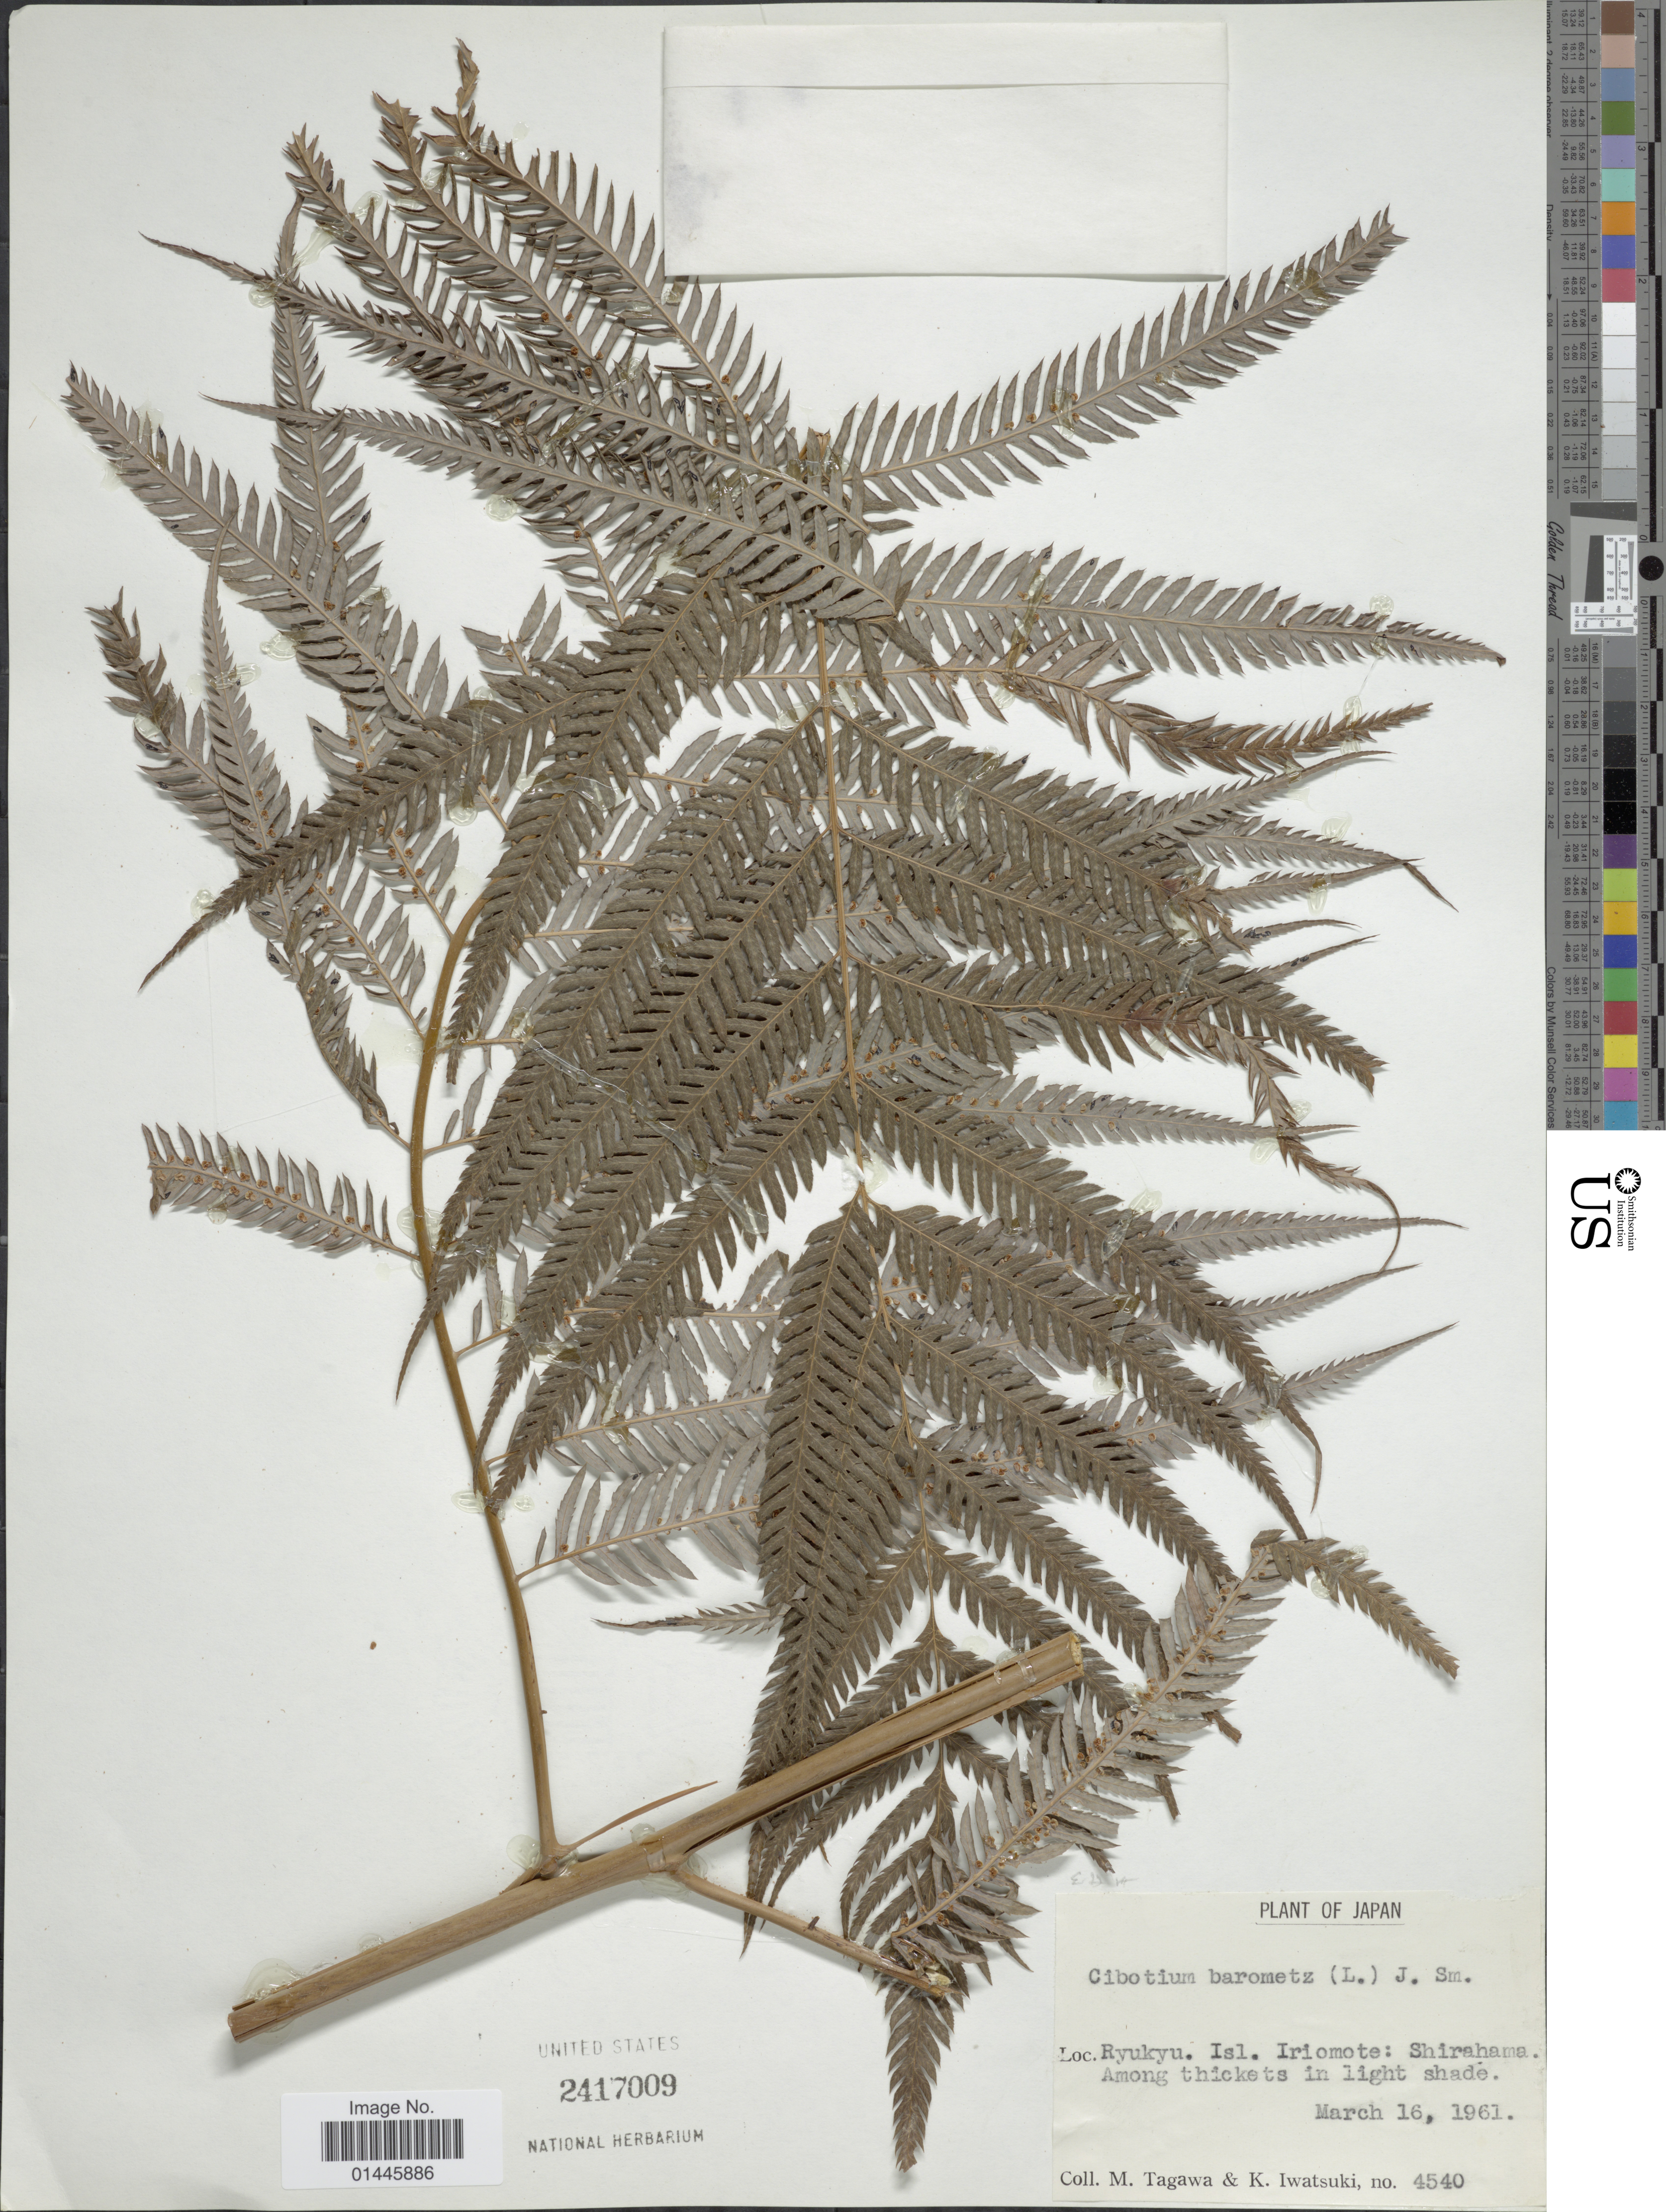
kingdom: Plantae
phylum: Tracheophyta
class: Polypodiopsida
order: Cyatheales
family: Cibotiaceae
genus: Cibotium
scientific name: Cibotium barometz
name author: (L.) J. Sm.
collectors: M. Tagawa & K. Iwatsuki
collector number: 4540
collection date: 1961-03-16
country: Japan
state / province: Okinawa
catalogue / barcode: US 2417009